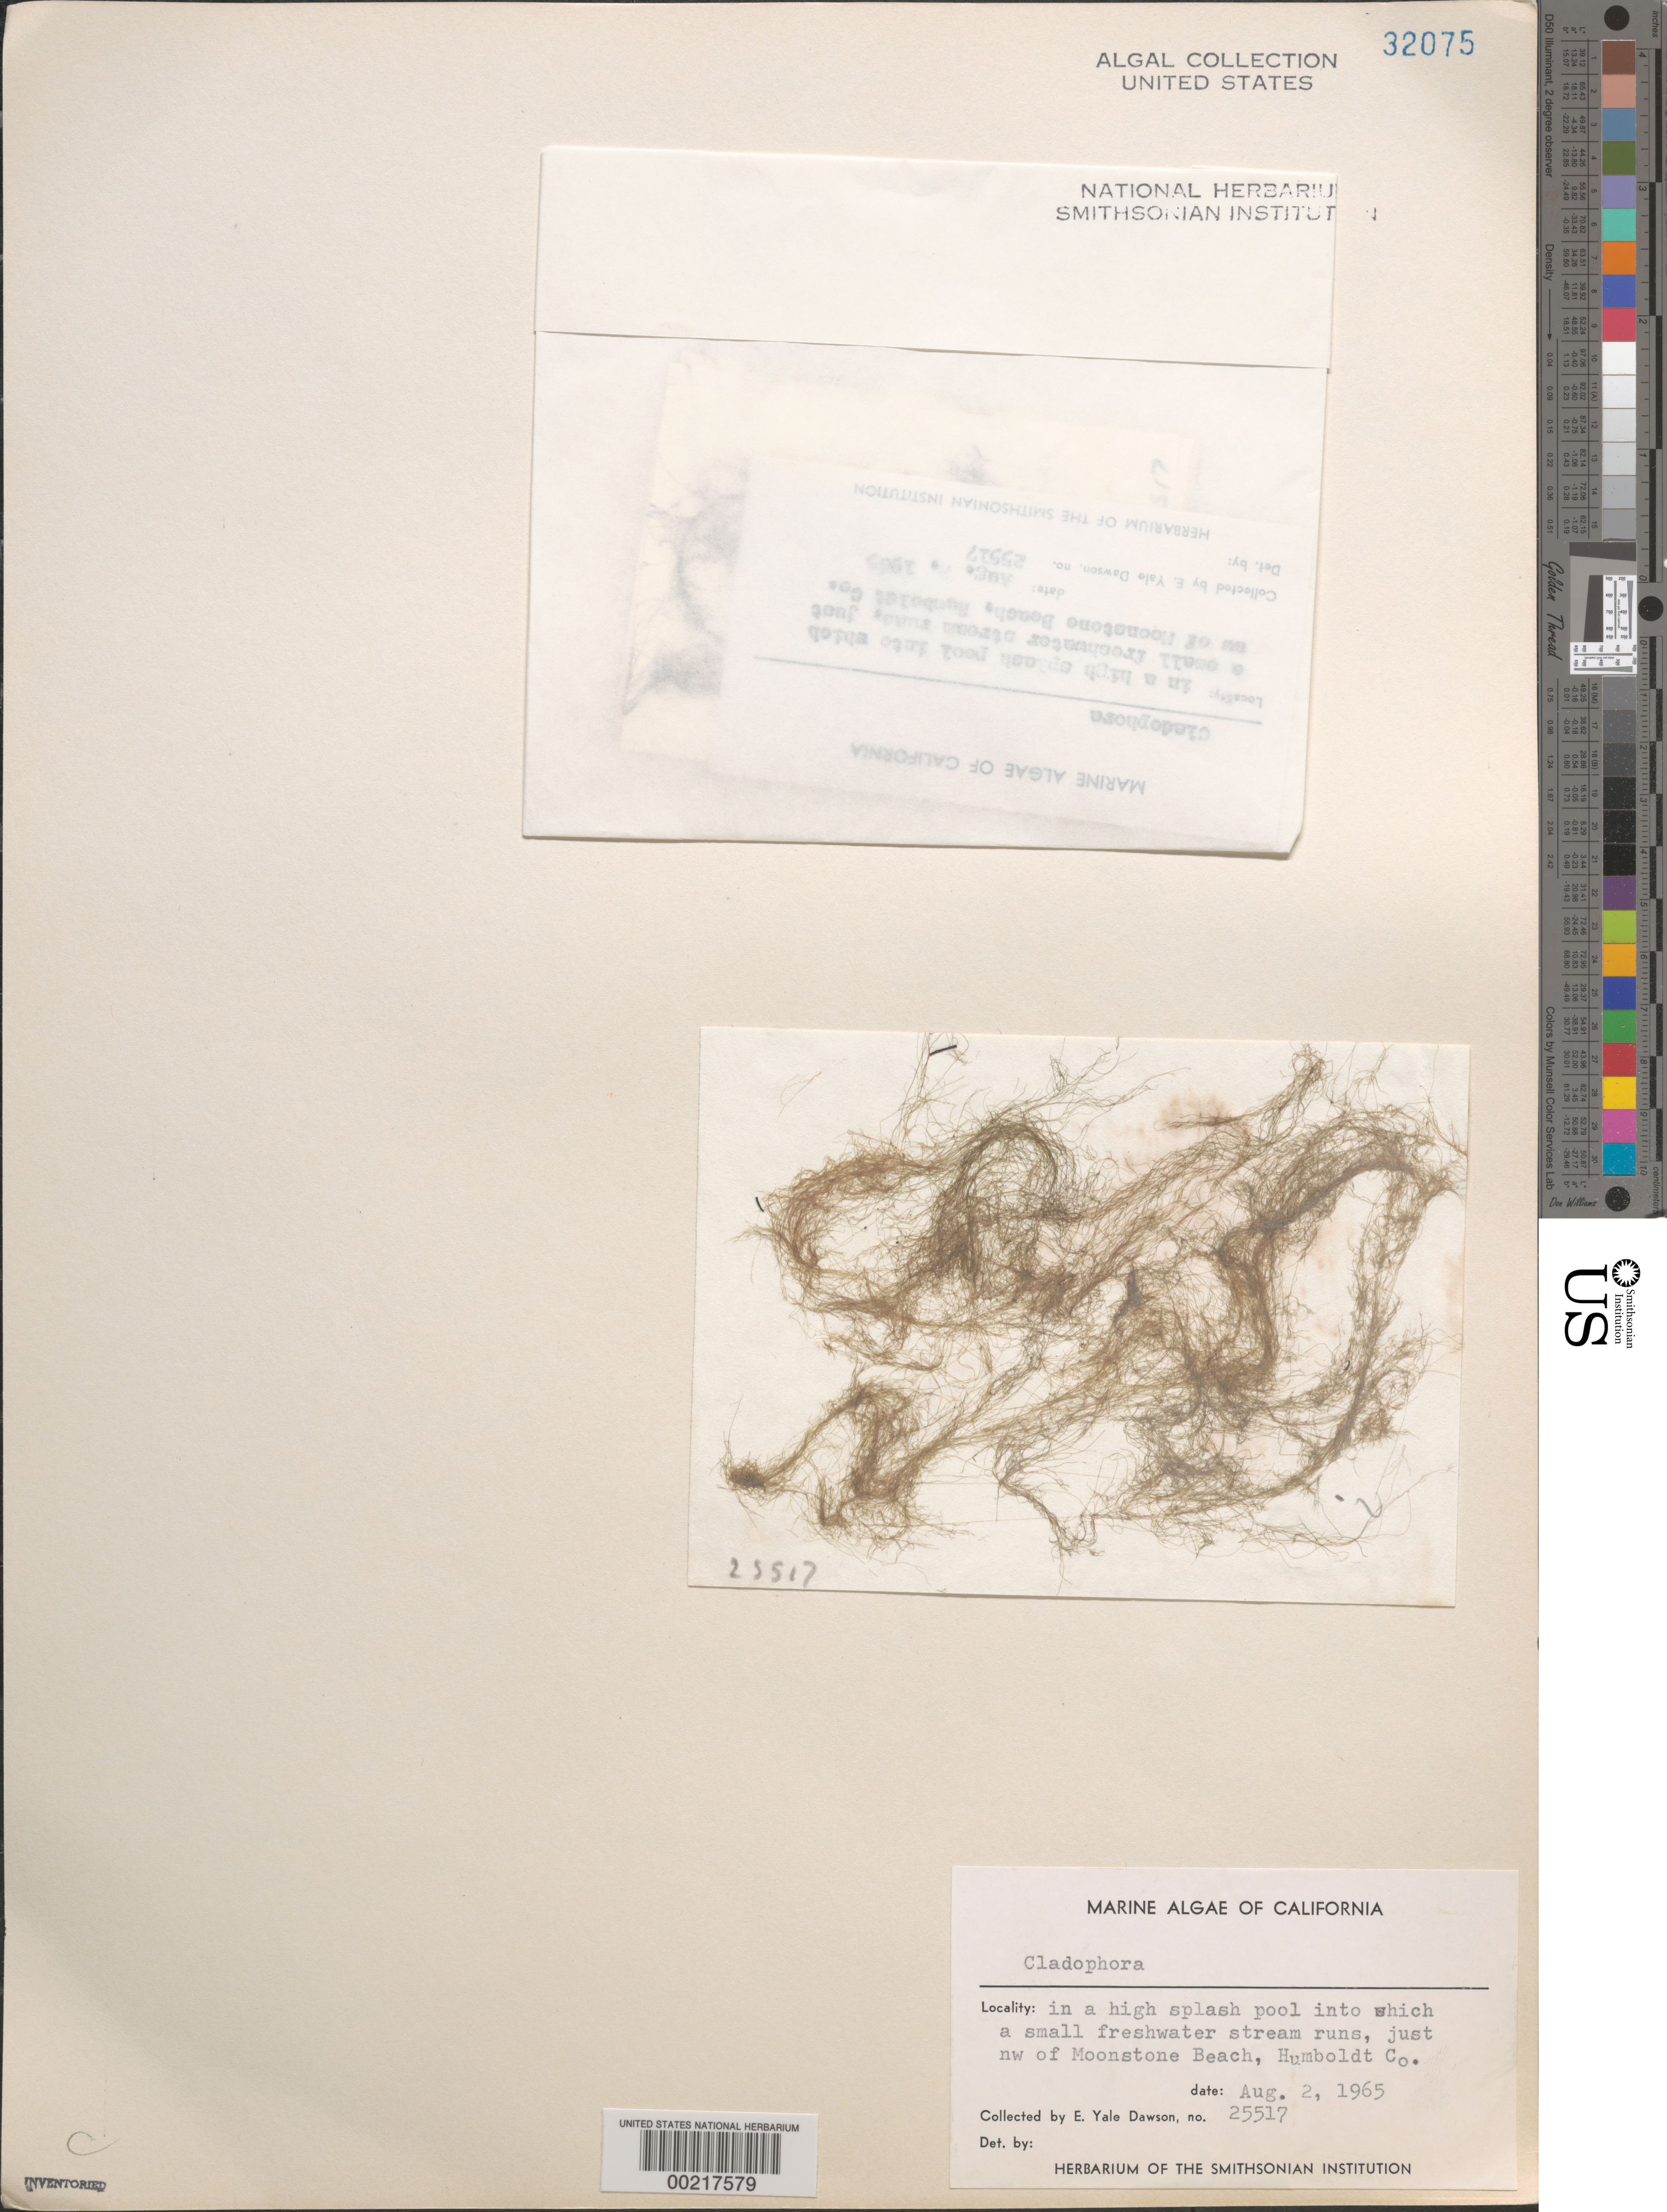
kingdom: Plantae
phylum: Chlorophyta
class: Ulvophyceae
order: Cladophorales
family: Cladophoraceae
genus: Cladophora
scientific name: Cladophora sp.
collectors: E. Y. Dawson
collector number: EYD 25517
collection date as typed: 02 Aug 1965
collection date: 1965-08-02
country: United States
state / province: California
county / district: Humboldt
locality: Just northwest of Moonstone Beach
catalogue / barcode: US 32075